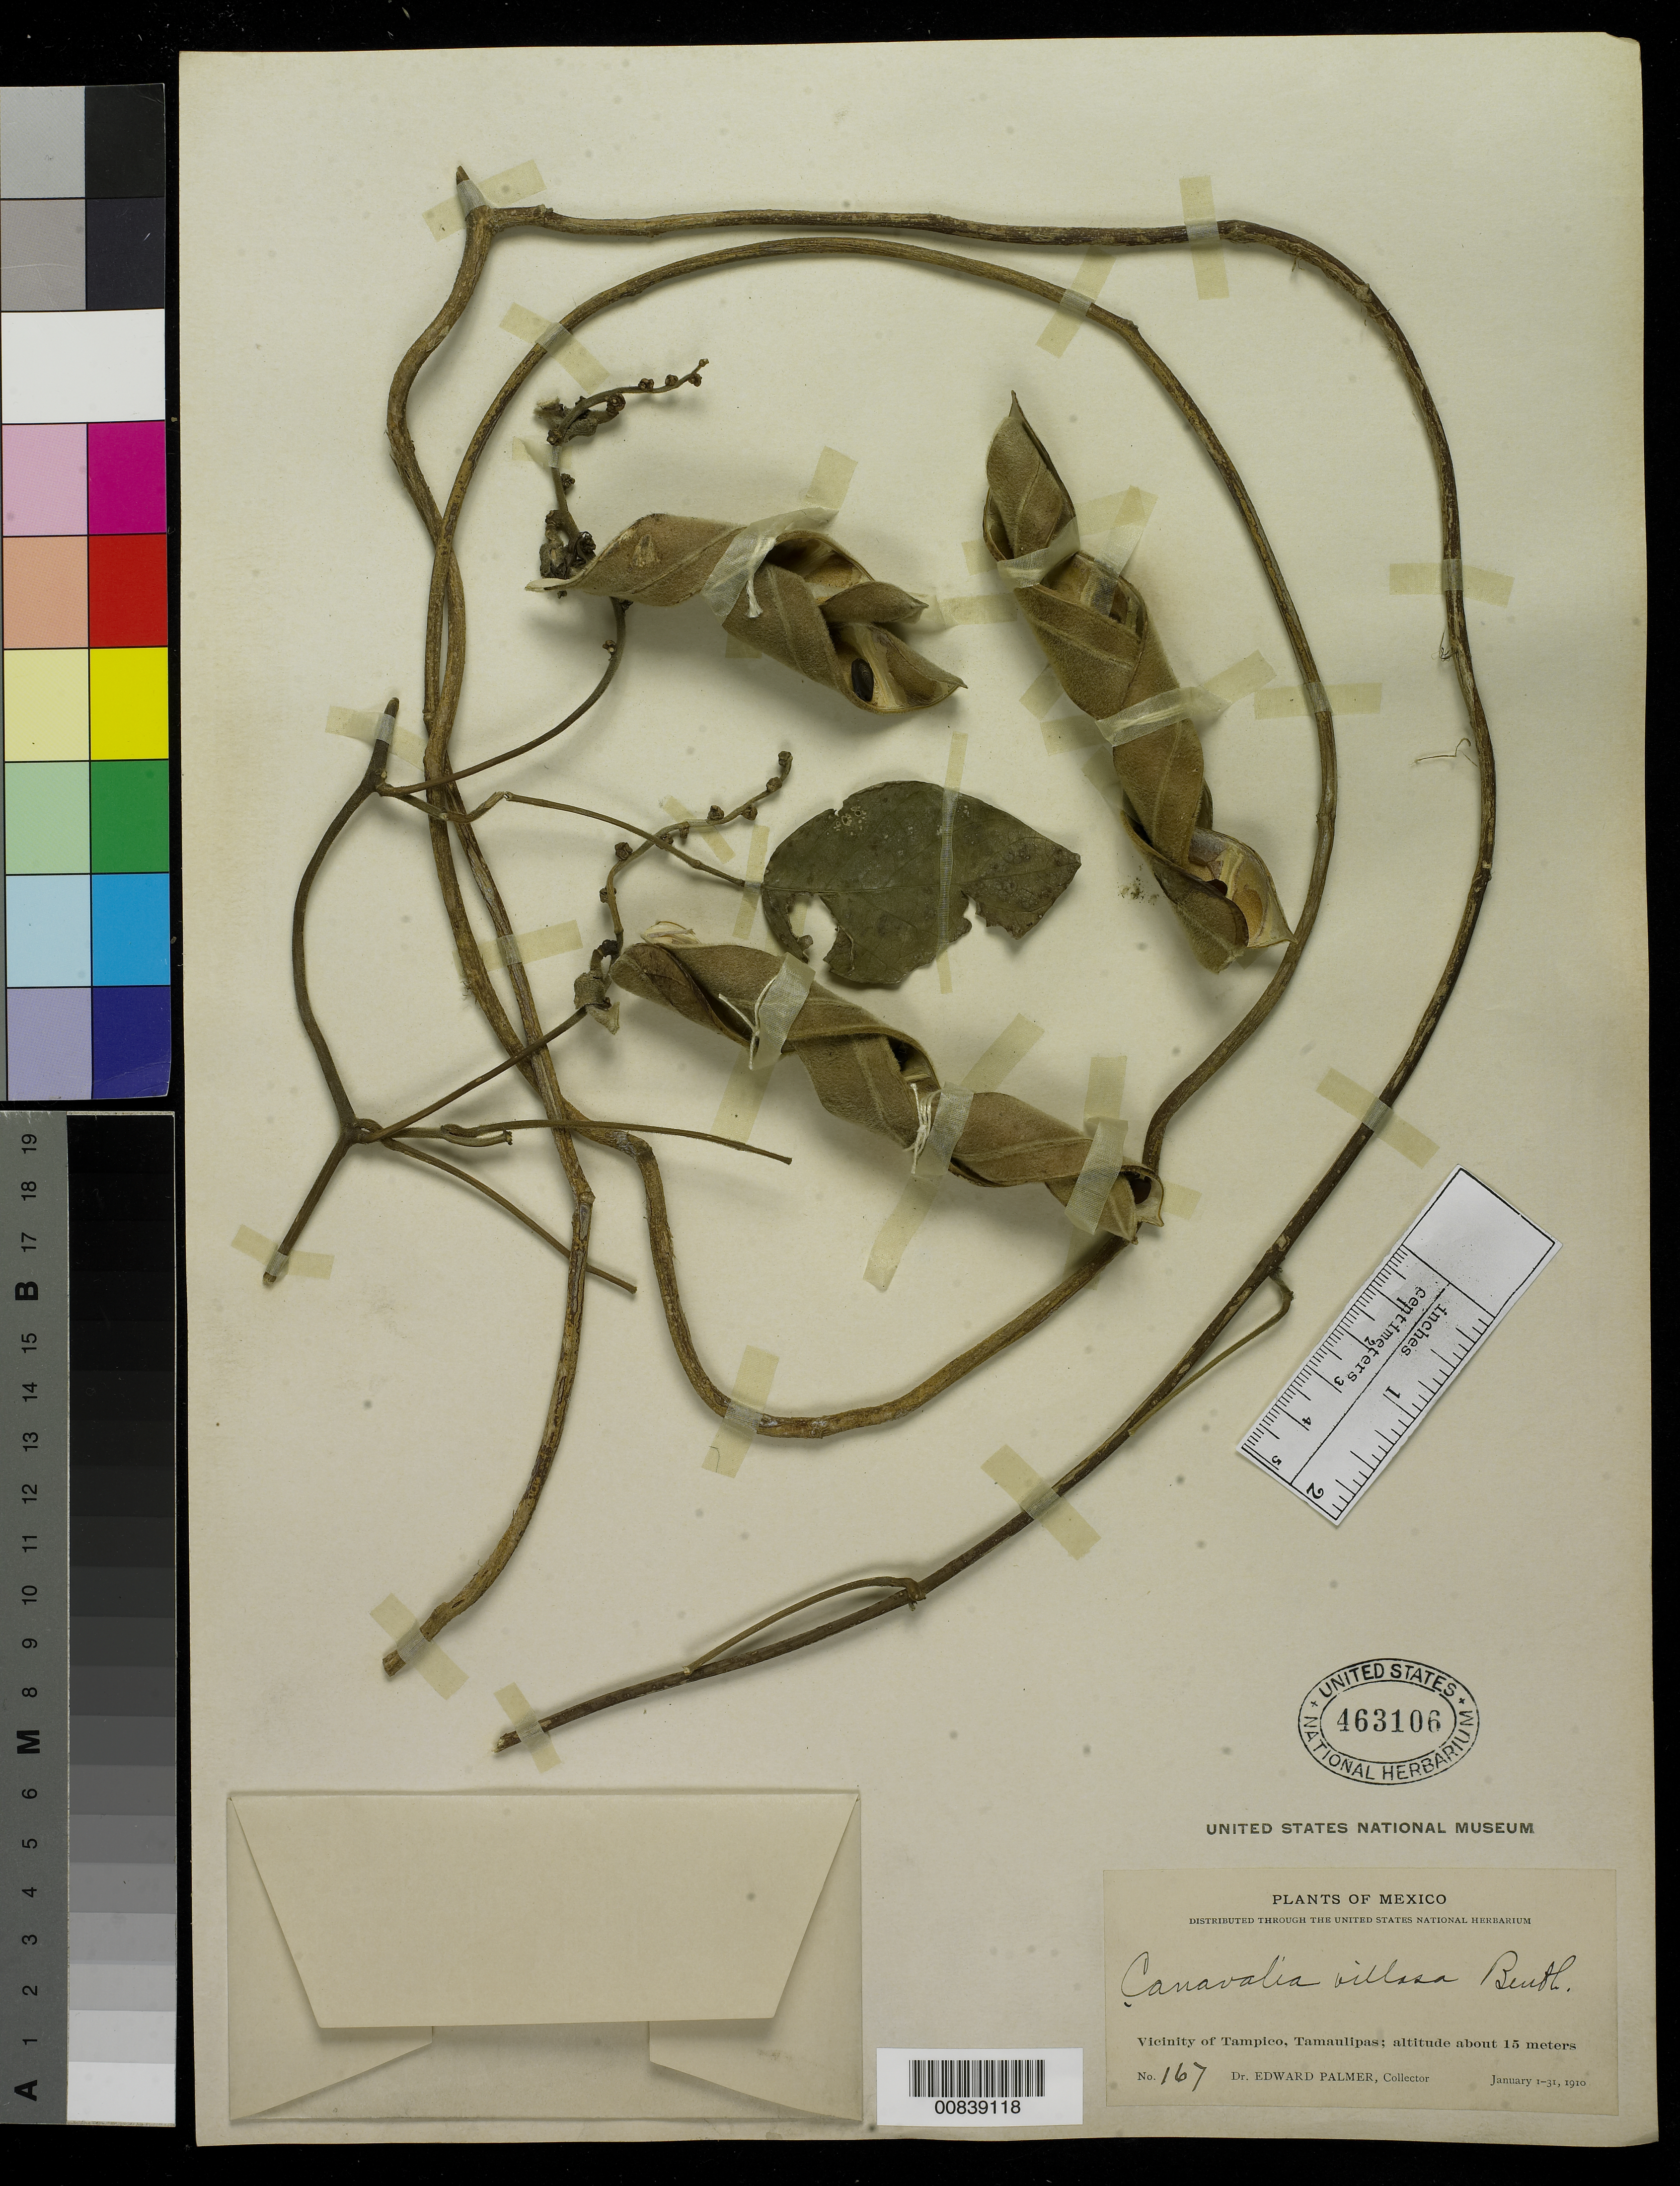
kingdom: Plantae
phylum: Tracheophyta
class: Magnoliopsida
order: Fabales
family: Fabaceae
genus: Canavalia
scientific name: Canavalia villosa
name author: Benth.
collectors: E. Palmer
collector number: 167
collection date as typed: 01 Jan 1910 to 31 Jan 1910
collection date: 1910-01-01/1910-01-31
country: Mexico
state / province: Tamaulipas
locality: Vicinity of Tampico, Tamaulipas.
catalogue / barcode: US 463106